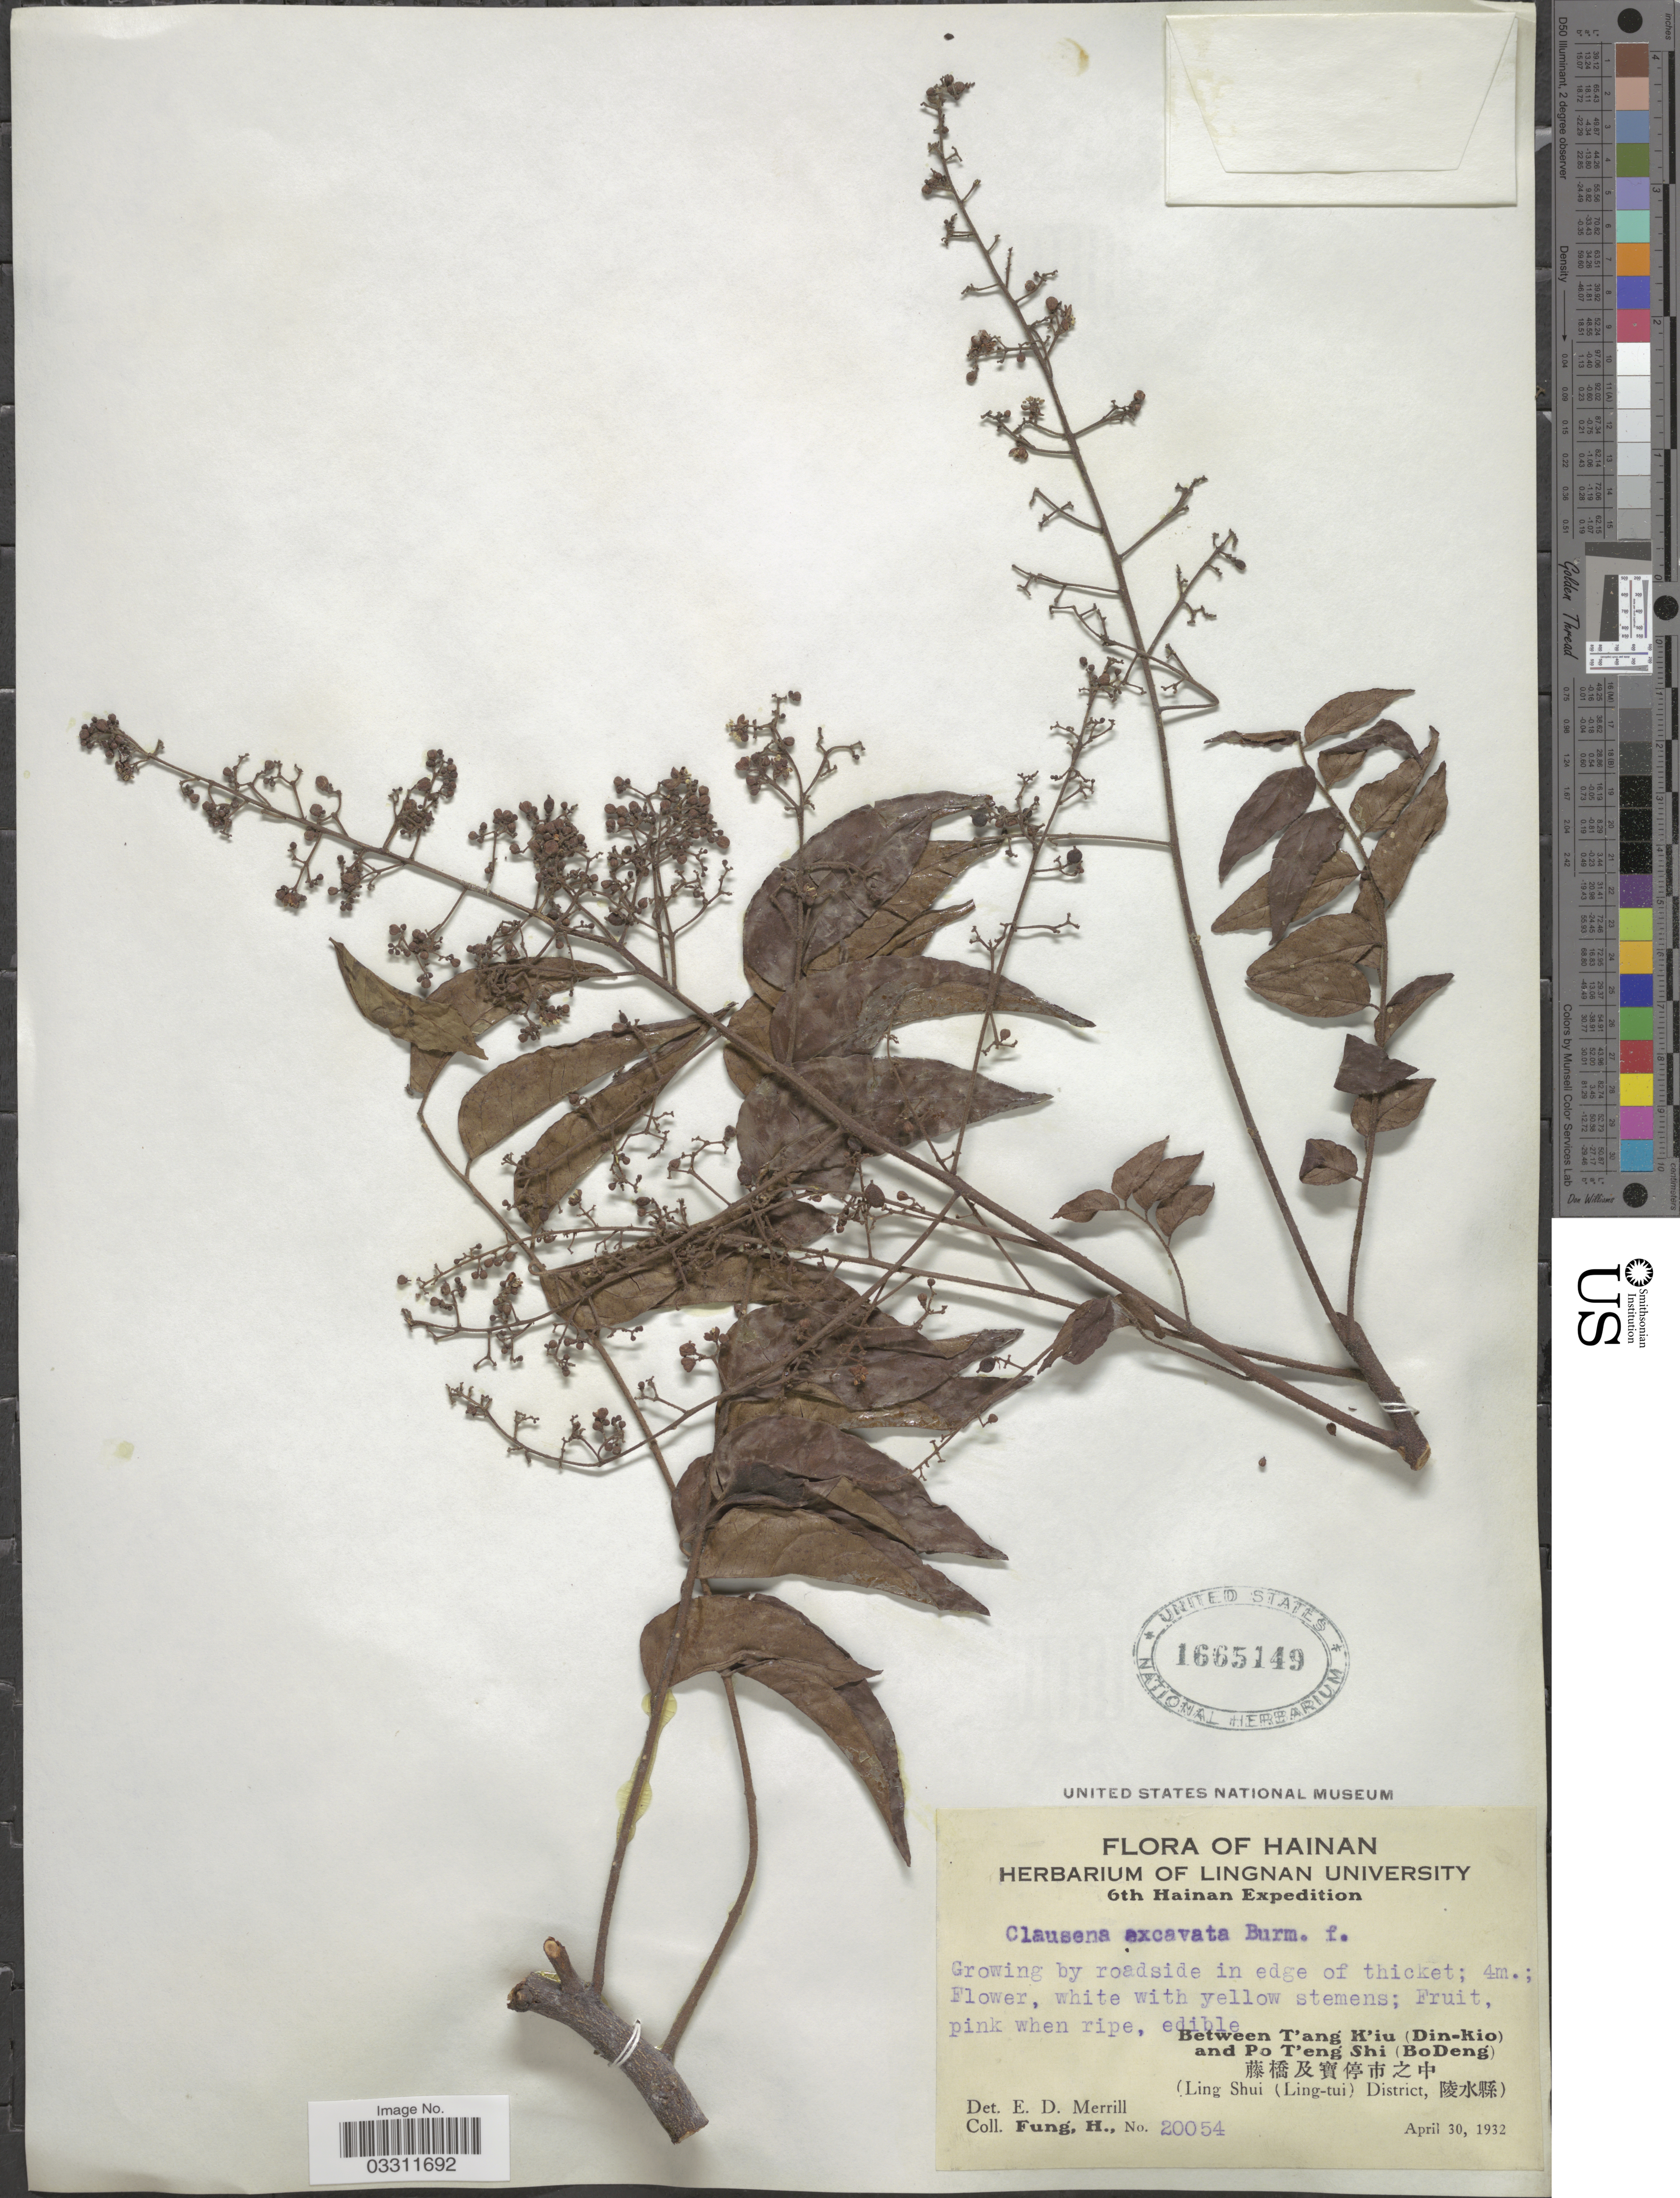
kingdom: Plantae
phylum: Tracheophyta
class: Magnoliopsida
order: Sapindales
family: Rutaceae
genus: Clausena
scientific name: Clausena excavata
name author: Burm. f.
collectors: H. Fung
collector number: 20054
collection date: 1932-04-30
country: China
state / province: Hainan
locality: Between T'ang K'iu (Din-kio) and Po T'eng Shi (BoDeng) X. (Ling Shui (Ling-tui) District, X)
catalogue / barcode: US 1665149